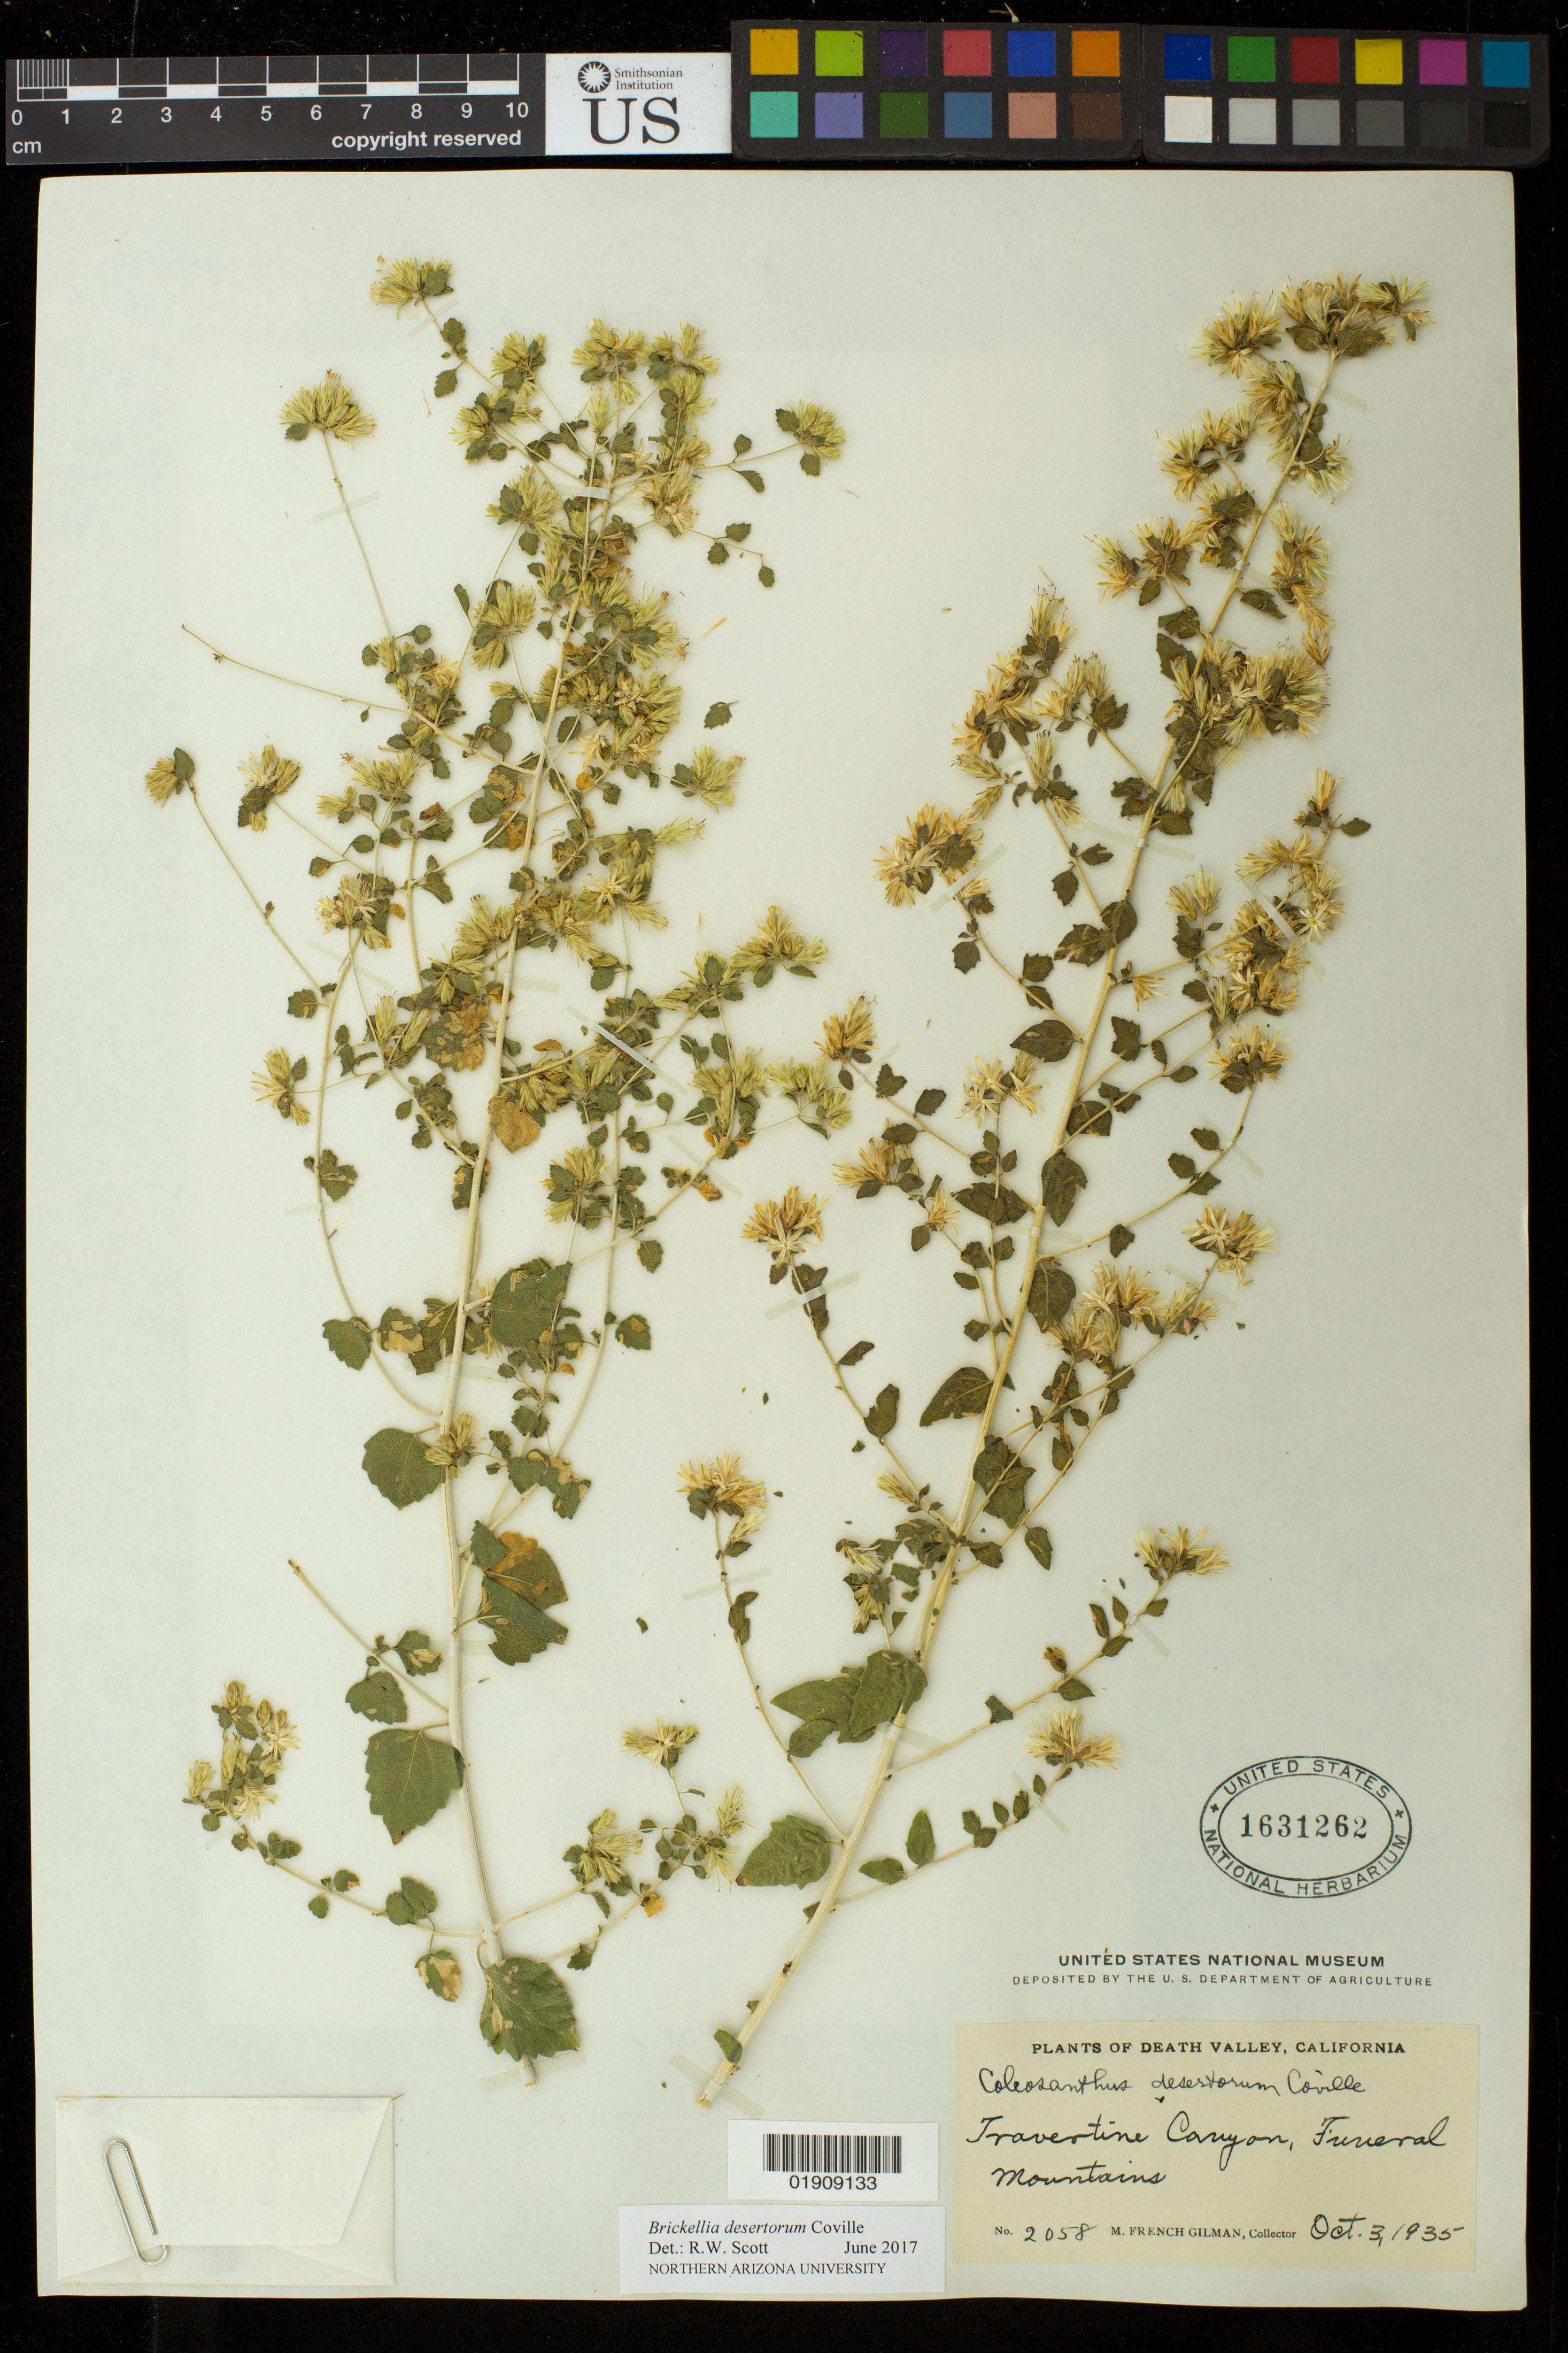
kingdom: Plantae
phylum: Tracheophyta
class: Magnoliopsida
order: Asterales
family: Asteraceae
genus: Brickellia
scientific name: Brickellia desertorum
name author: Coville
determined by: Scott, Randall W., (ASC), Northern Arizona University (UNITED STATES)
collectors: M. F. Gilman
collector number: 2058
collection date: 1935-10-03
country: United States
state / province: California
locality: Death Valley, Fravertine Canyon, Funeral Mountains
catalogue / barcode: US 1631262